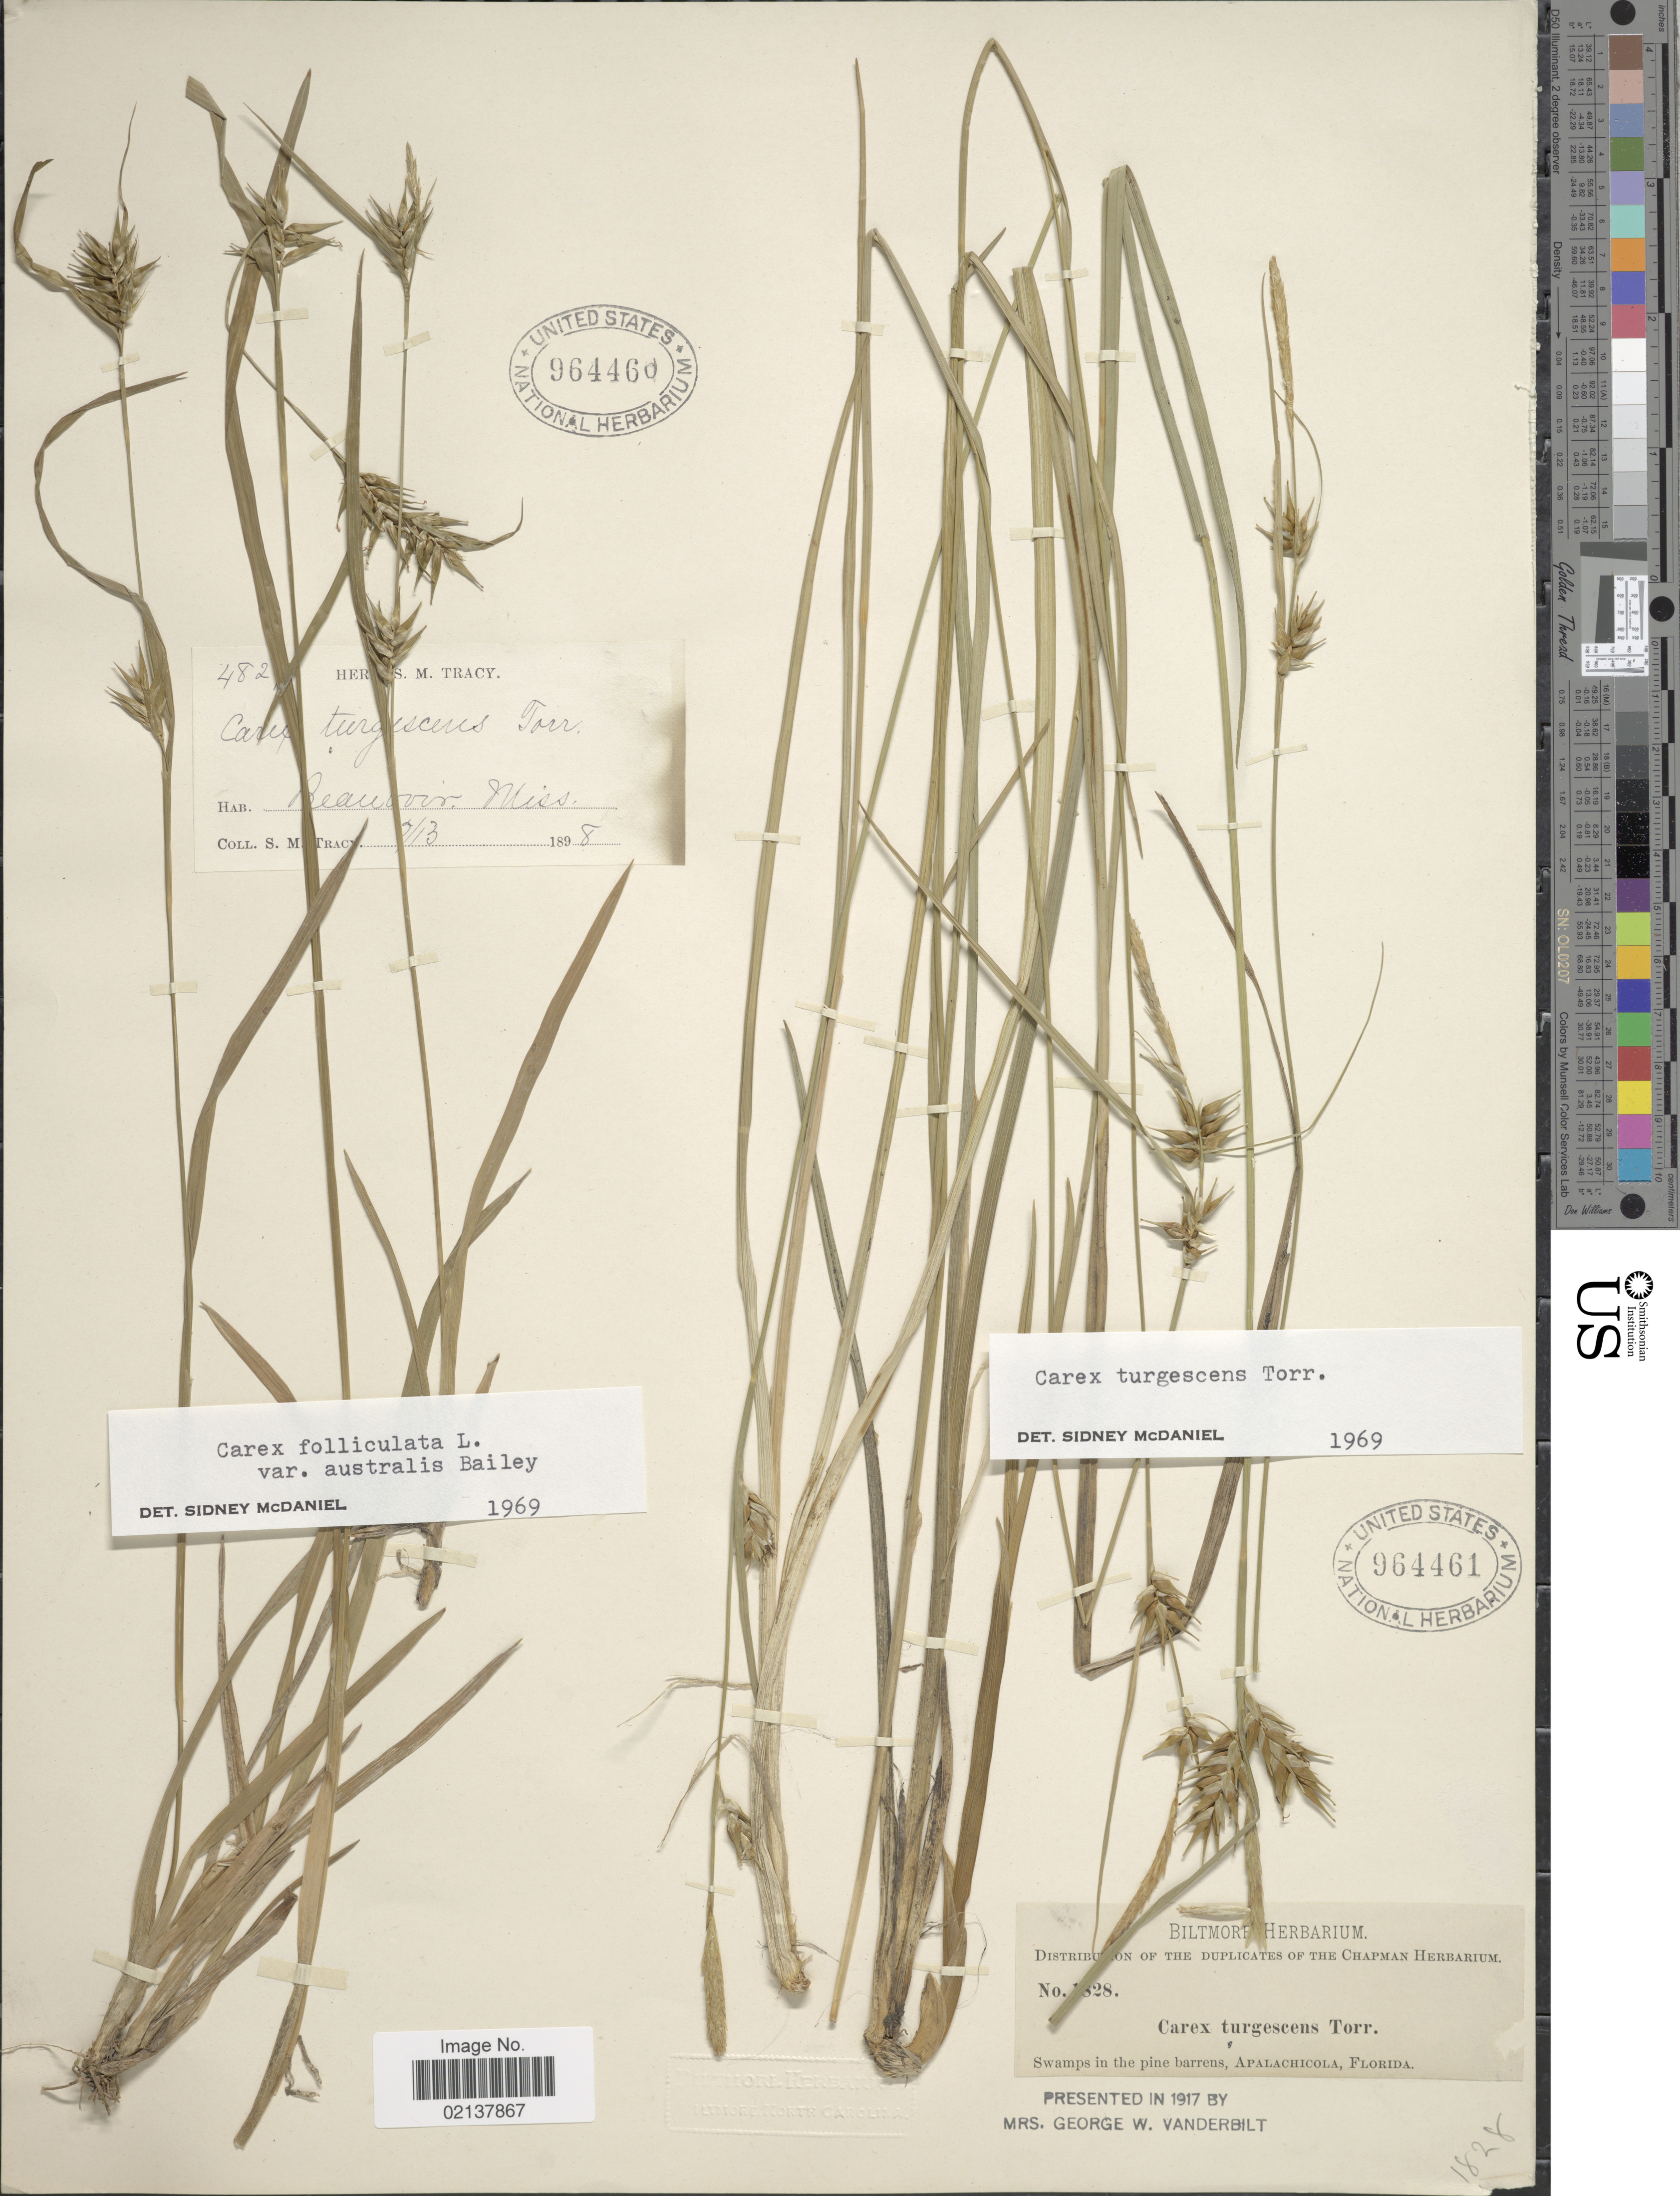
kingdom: Plantae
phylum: Tracheophyta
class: Liliopsida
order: Poales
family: Cyperaceae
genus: Carex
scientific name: Carex turgescens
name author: Torr.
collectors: S. M. Tracy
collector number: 482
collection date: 1898-02-13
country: United States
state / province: Mississippi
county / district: Harrison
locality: Beauvoir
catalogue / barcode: US 964460